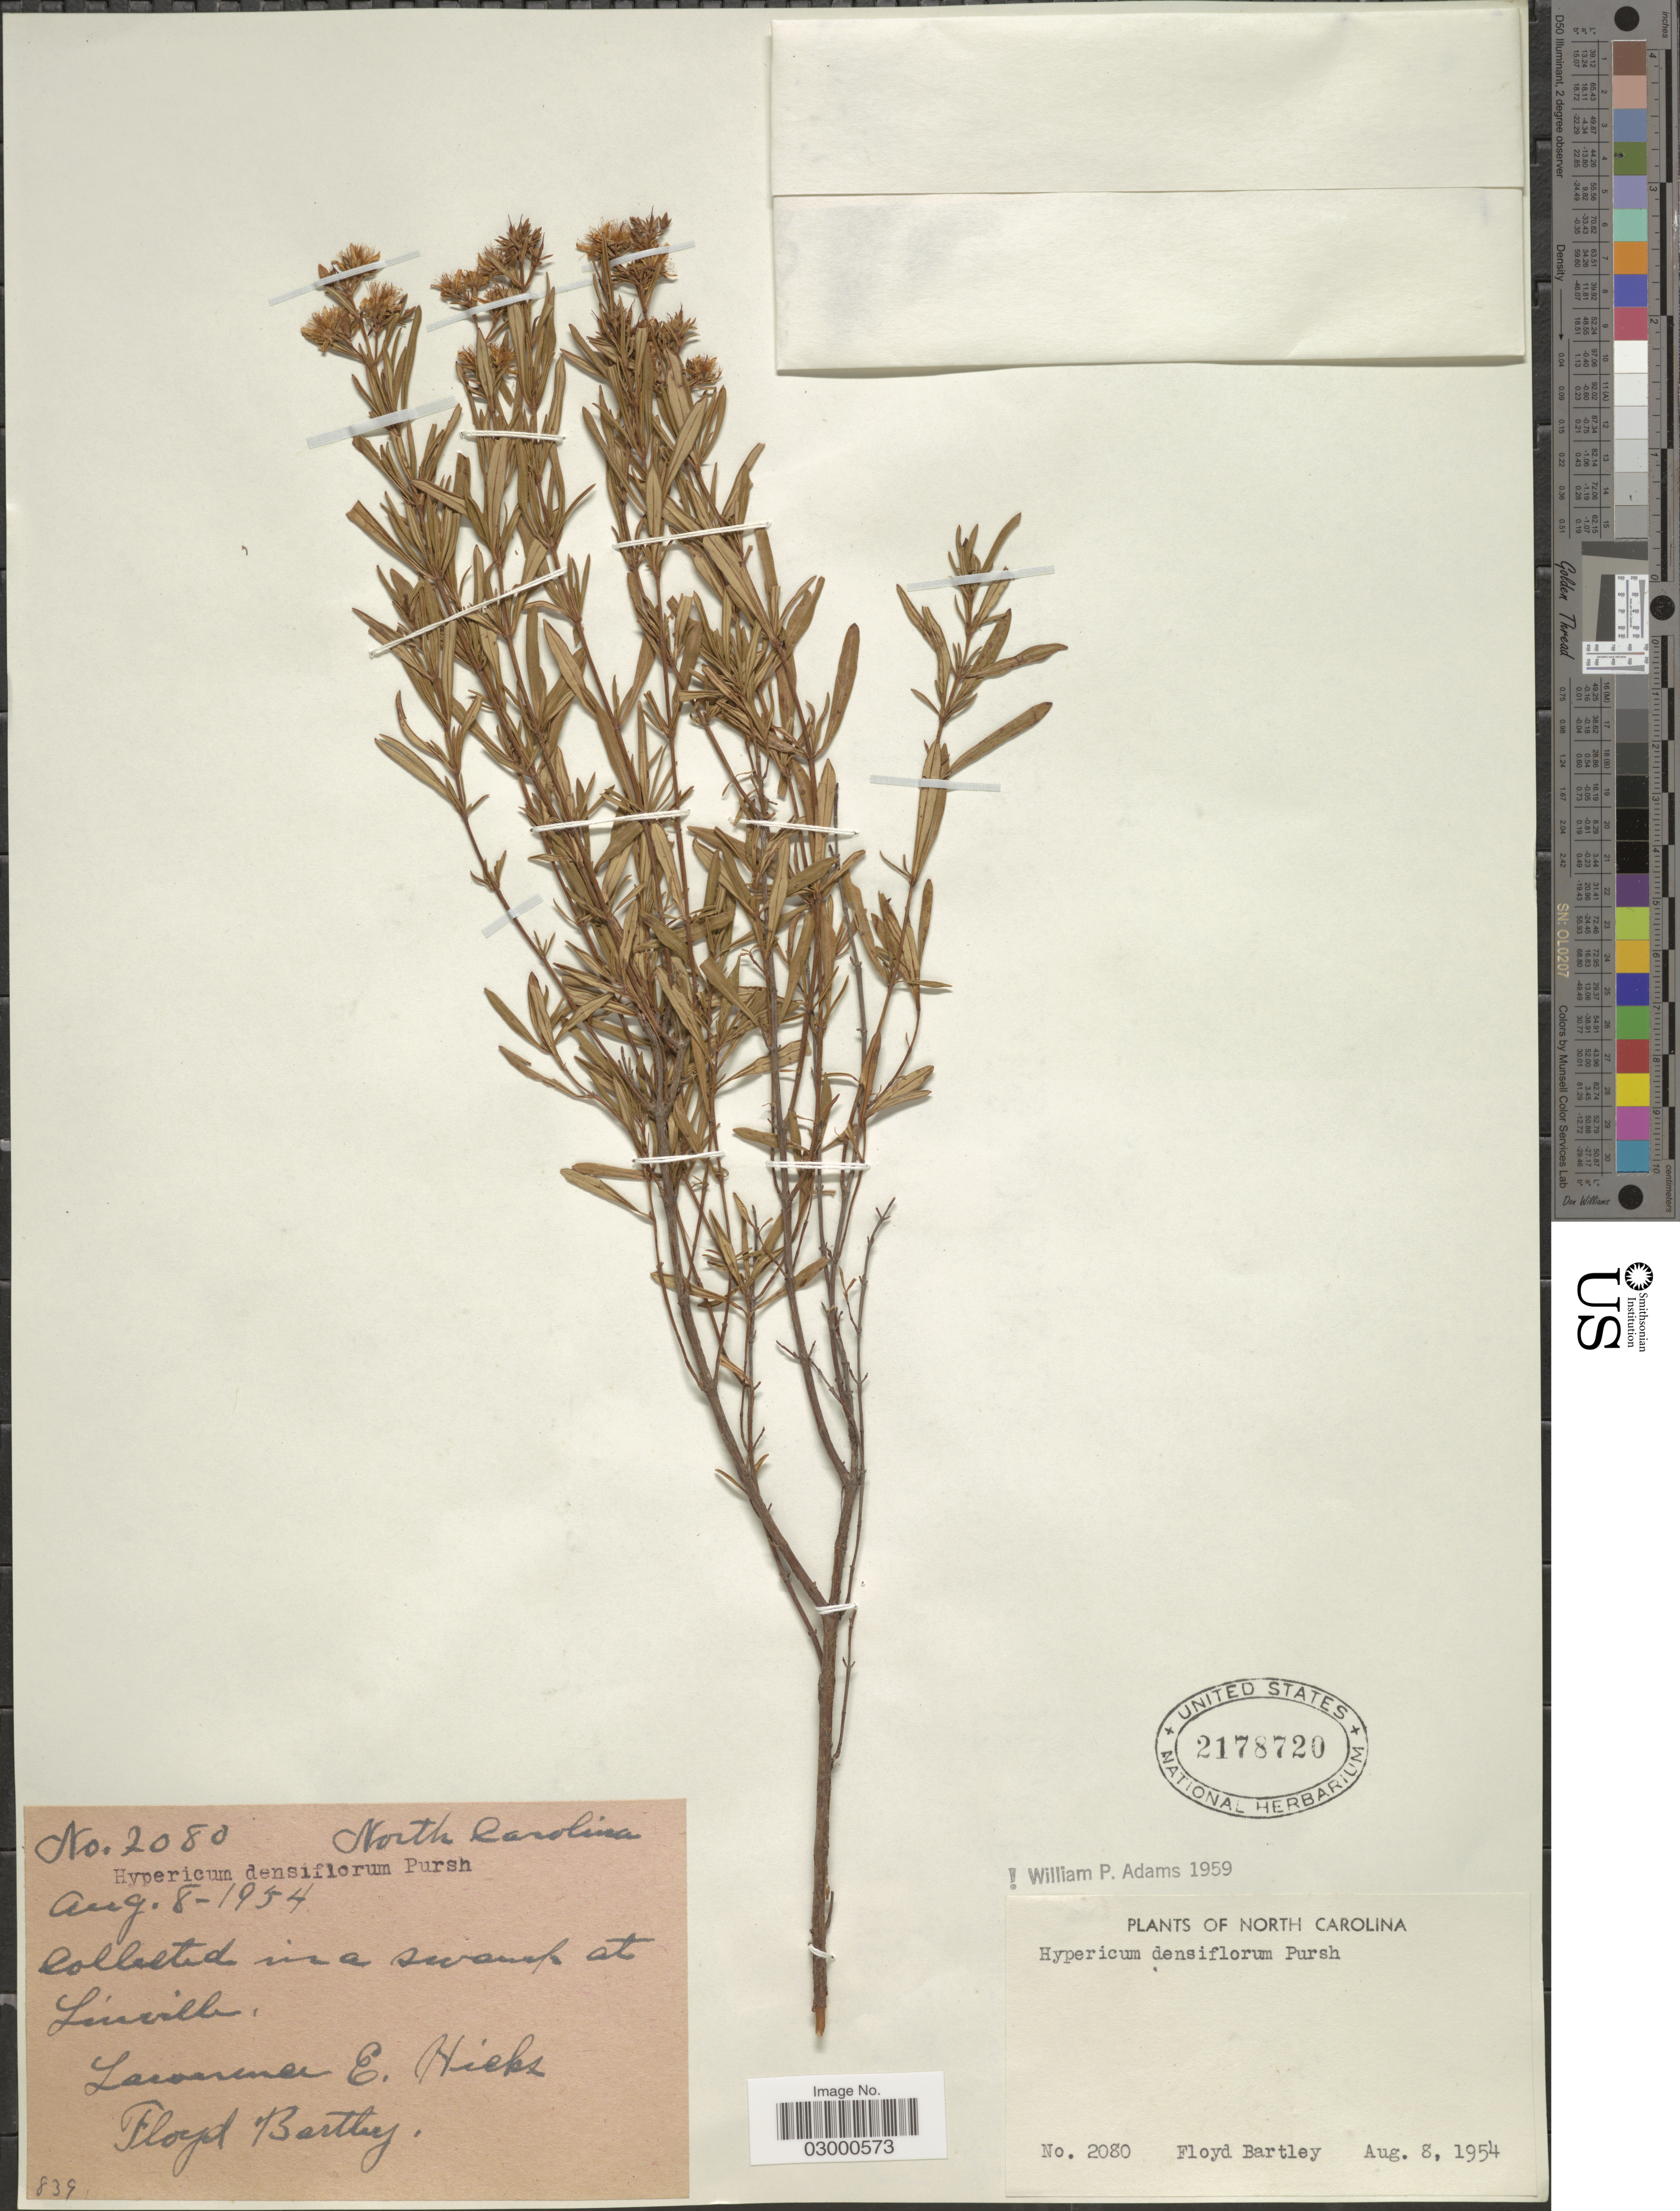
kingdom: Plantae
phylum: Tracheophyta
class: Magnoliopsida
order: Malpighiales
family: Hypericaceae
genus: Hypericum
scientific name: Hypericum densiflorum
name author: Pursh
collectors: F. Bartley & L. E. Hicks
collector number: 2080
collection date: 1954-08-08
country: United States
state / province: North Carolina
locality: In a swamp at Linville.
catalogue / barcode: US 2178720